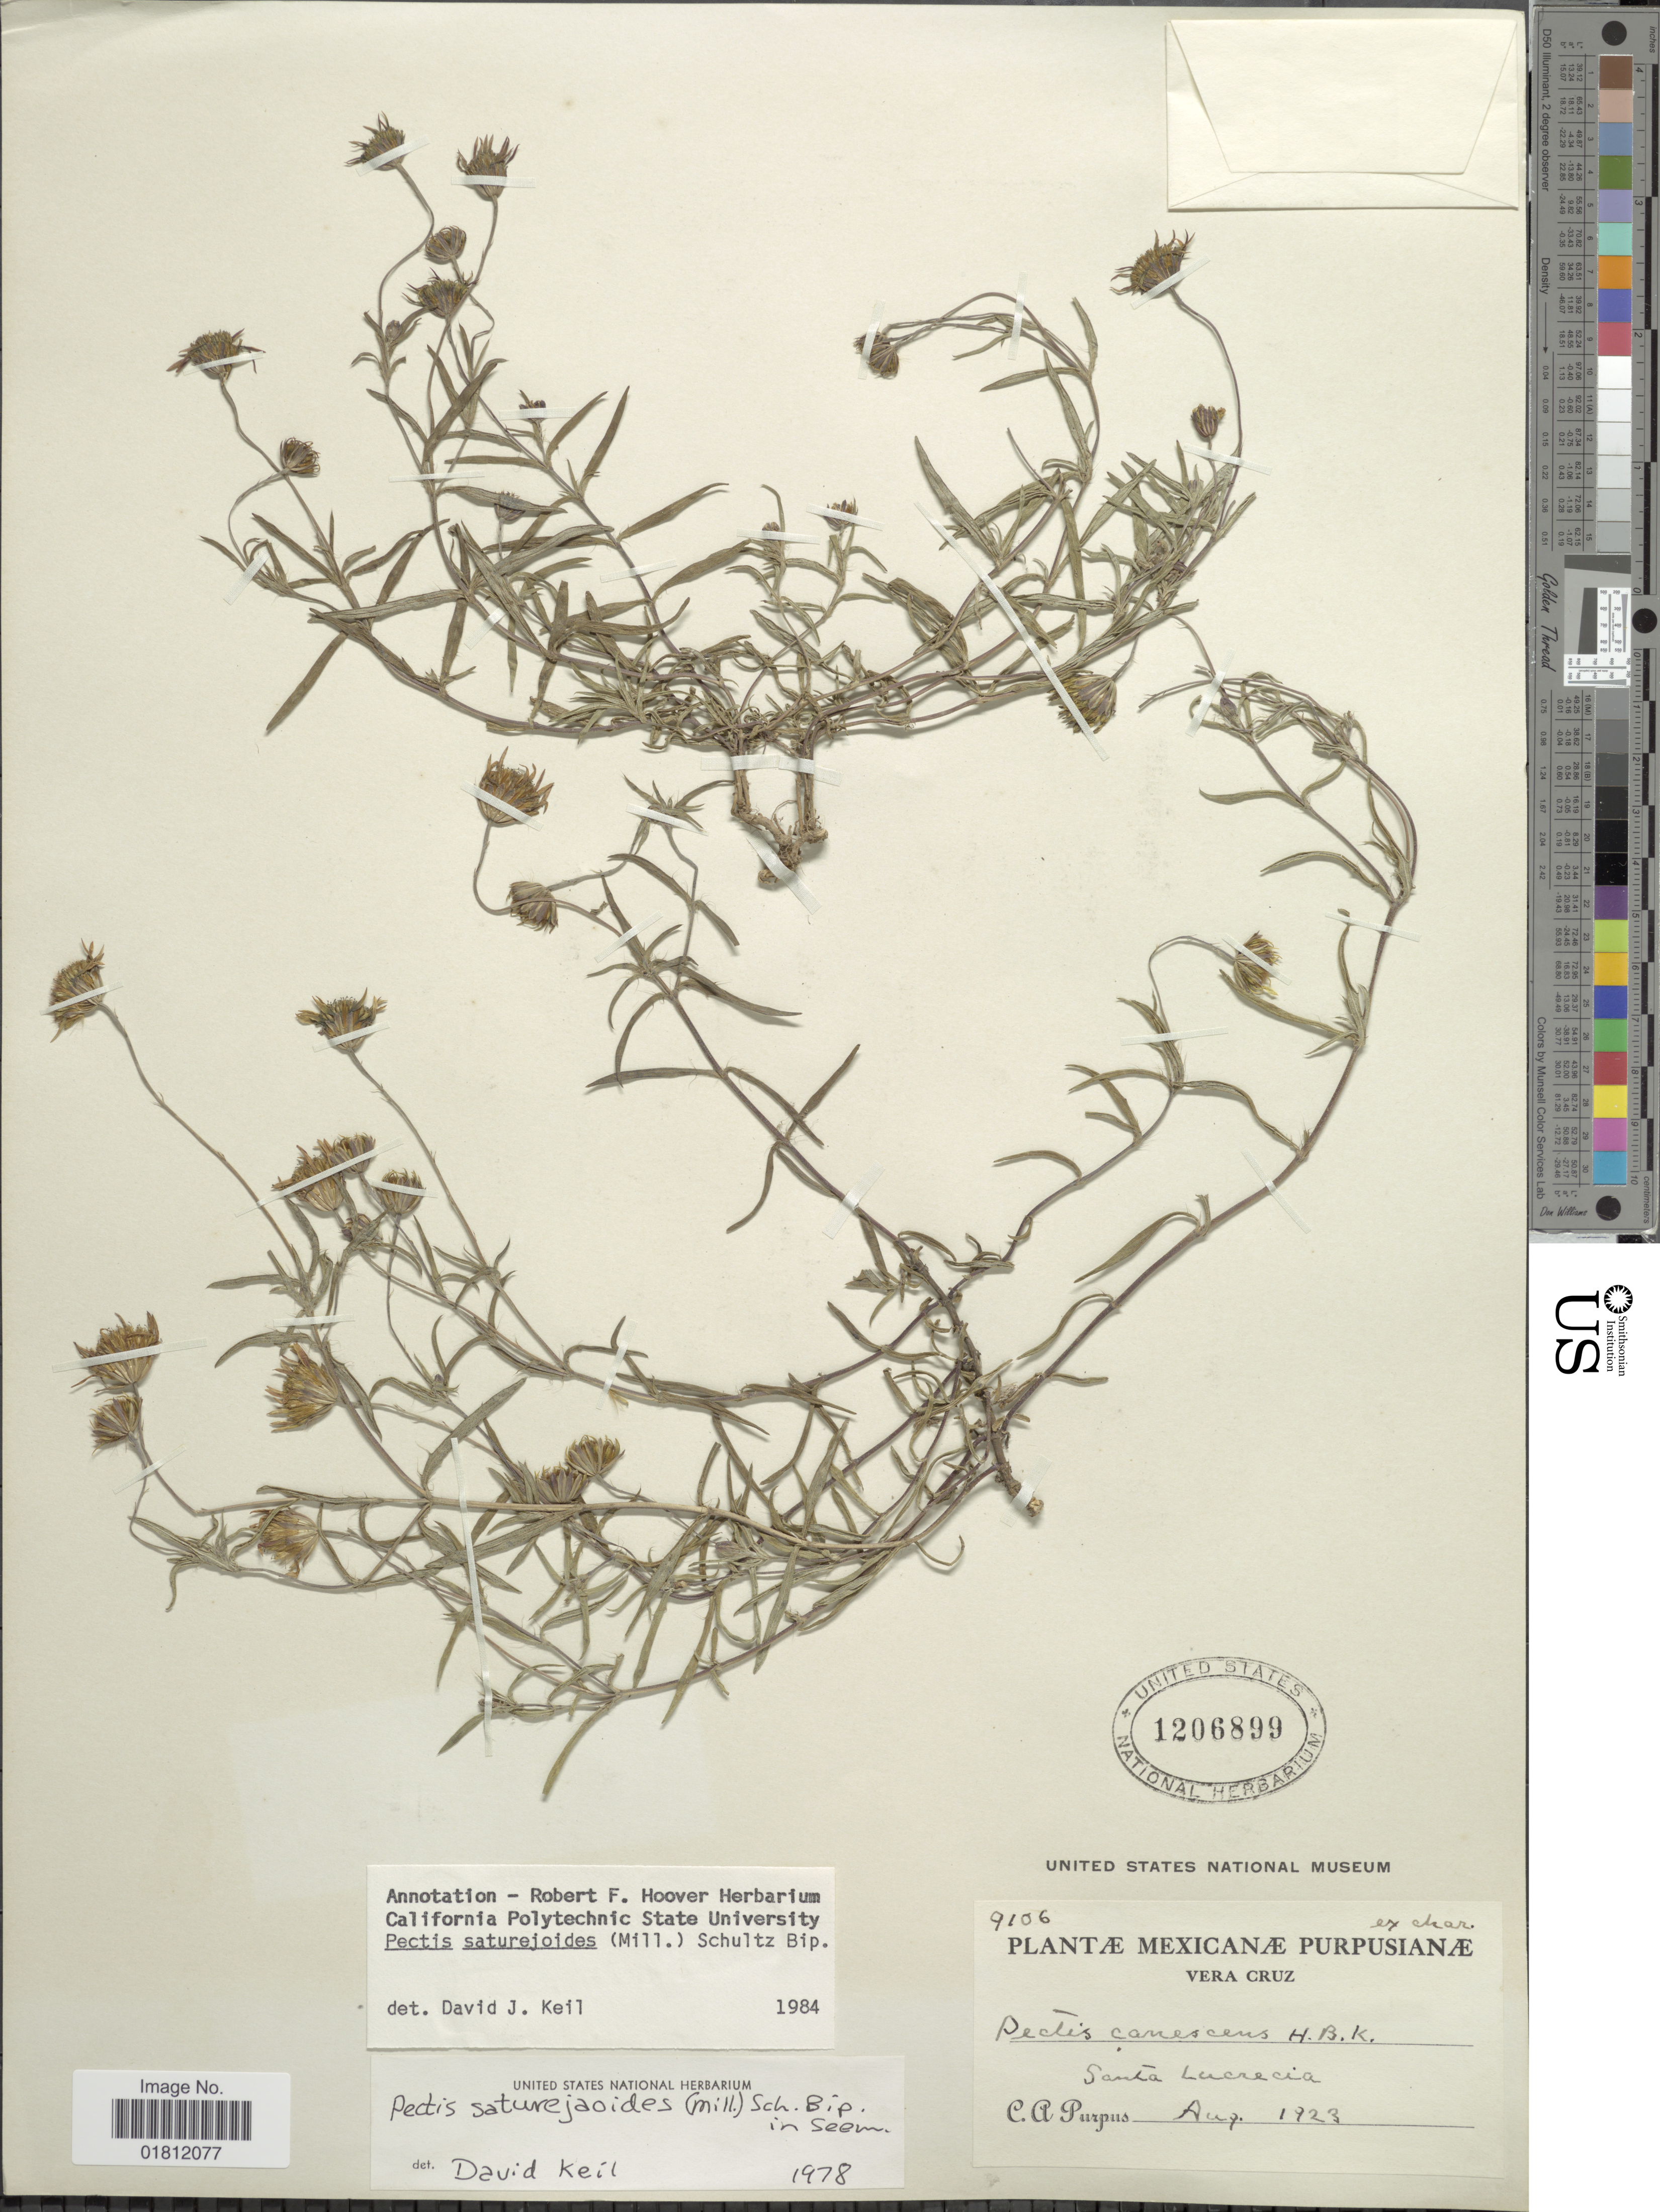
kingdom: Plantae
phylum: Tracheophyta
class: Magnoliopsida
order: Asterales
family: Asteraceae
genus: Pectis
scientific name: Pectis saturejoides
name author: (Mill.) Sch. Bip.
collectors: C. A. Purpus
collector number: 9106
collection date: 1923-08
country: Mexico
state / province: Veracruz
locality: Vera Cruz. Santa Lucrecia.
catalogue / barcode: US 1206899